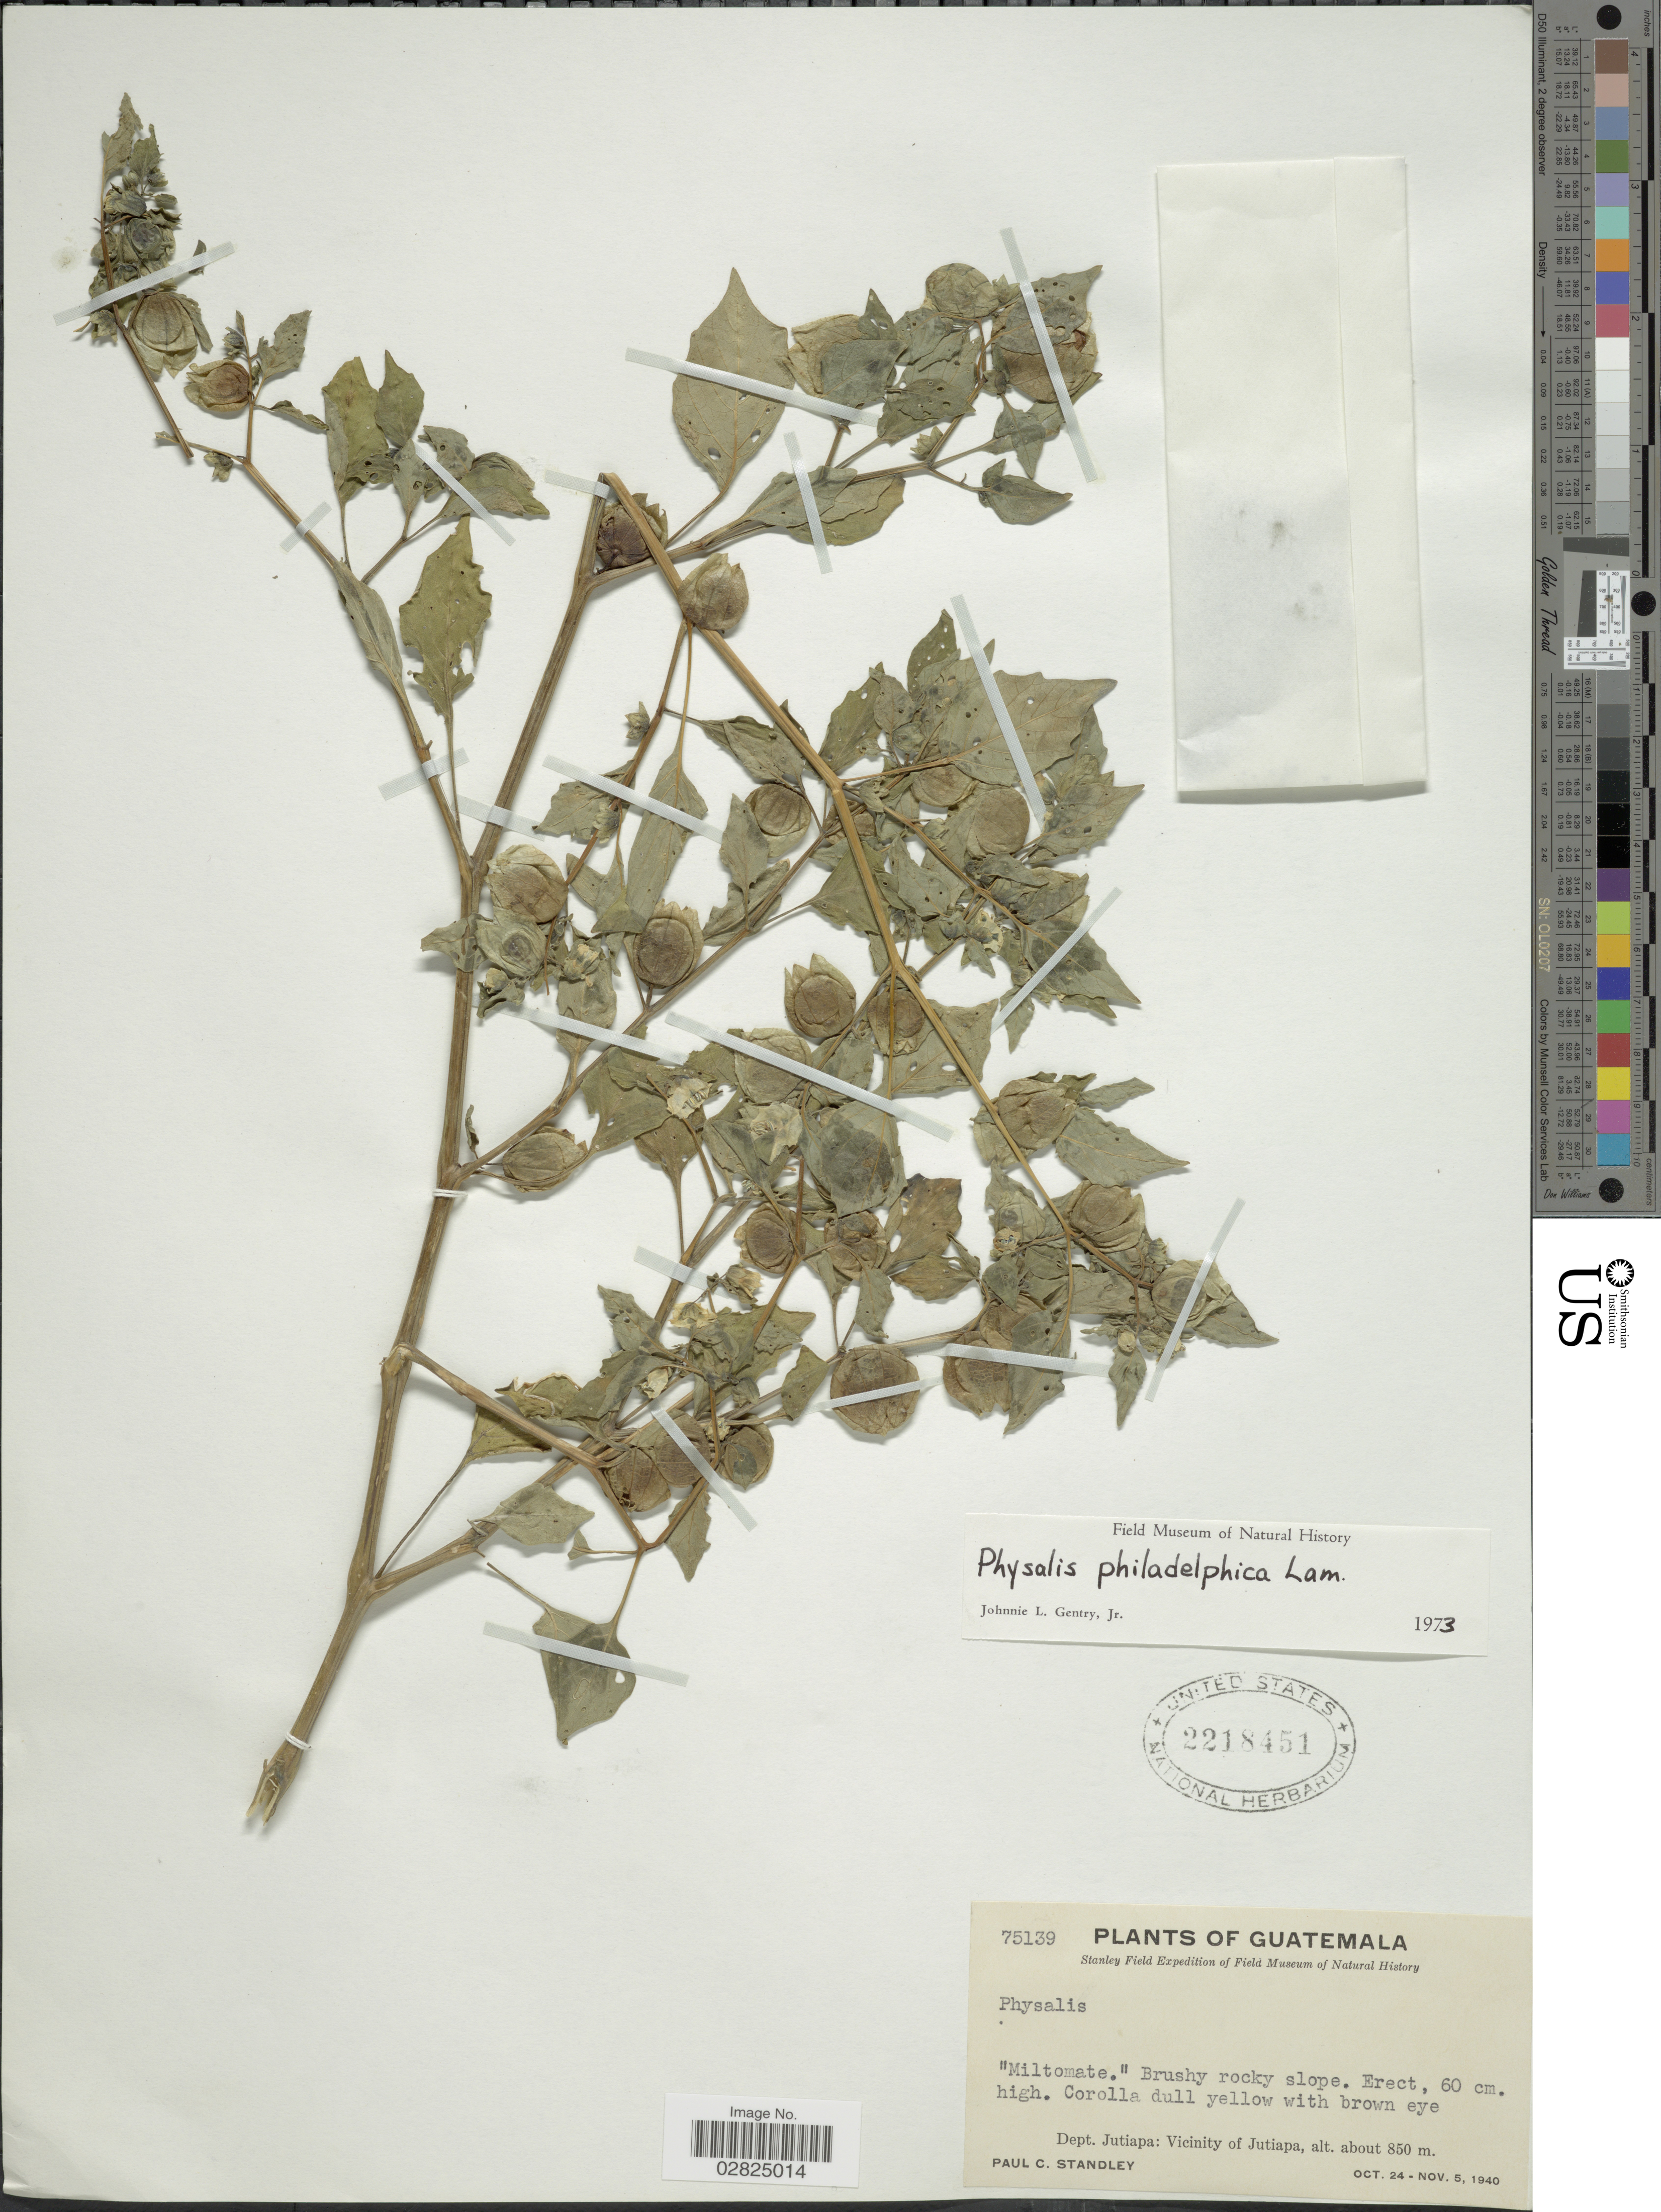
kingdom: Plantae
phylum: Tracheophyta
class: Magnoliopsida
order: Solanales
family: Solanaceae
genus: Physalis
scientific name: Physalis philadelphica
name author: Lam.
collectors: P. C. Standley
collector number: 75139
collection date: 1940-10-24/1940-11-05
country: Guatemala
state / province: Jutiapa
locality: Dept. Jutiapa: Vicinity of Jutiapa.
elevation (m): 850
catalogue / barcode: US 2218451